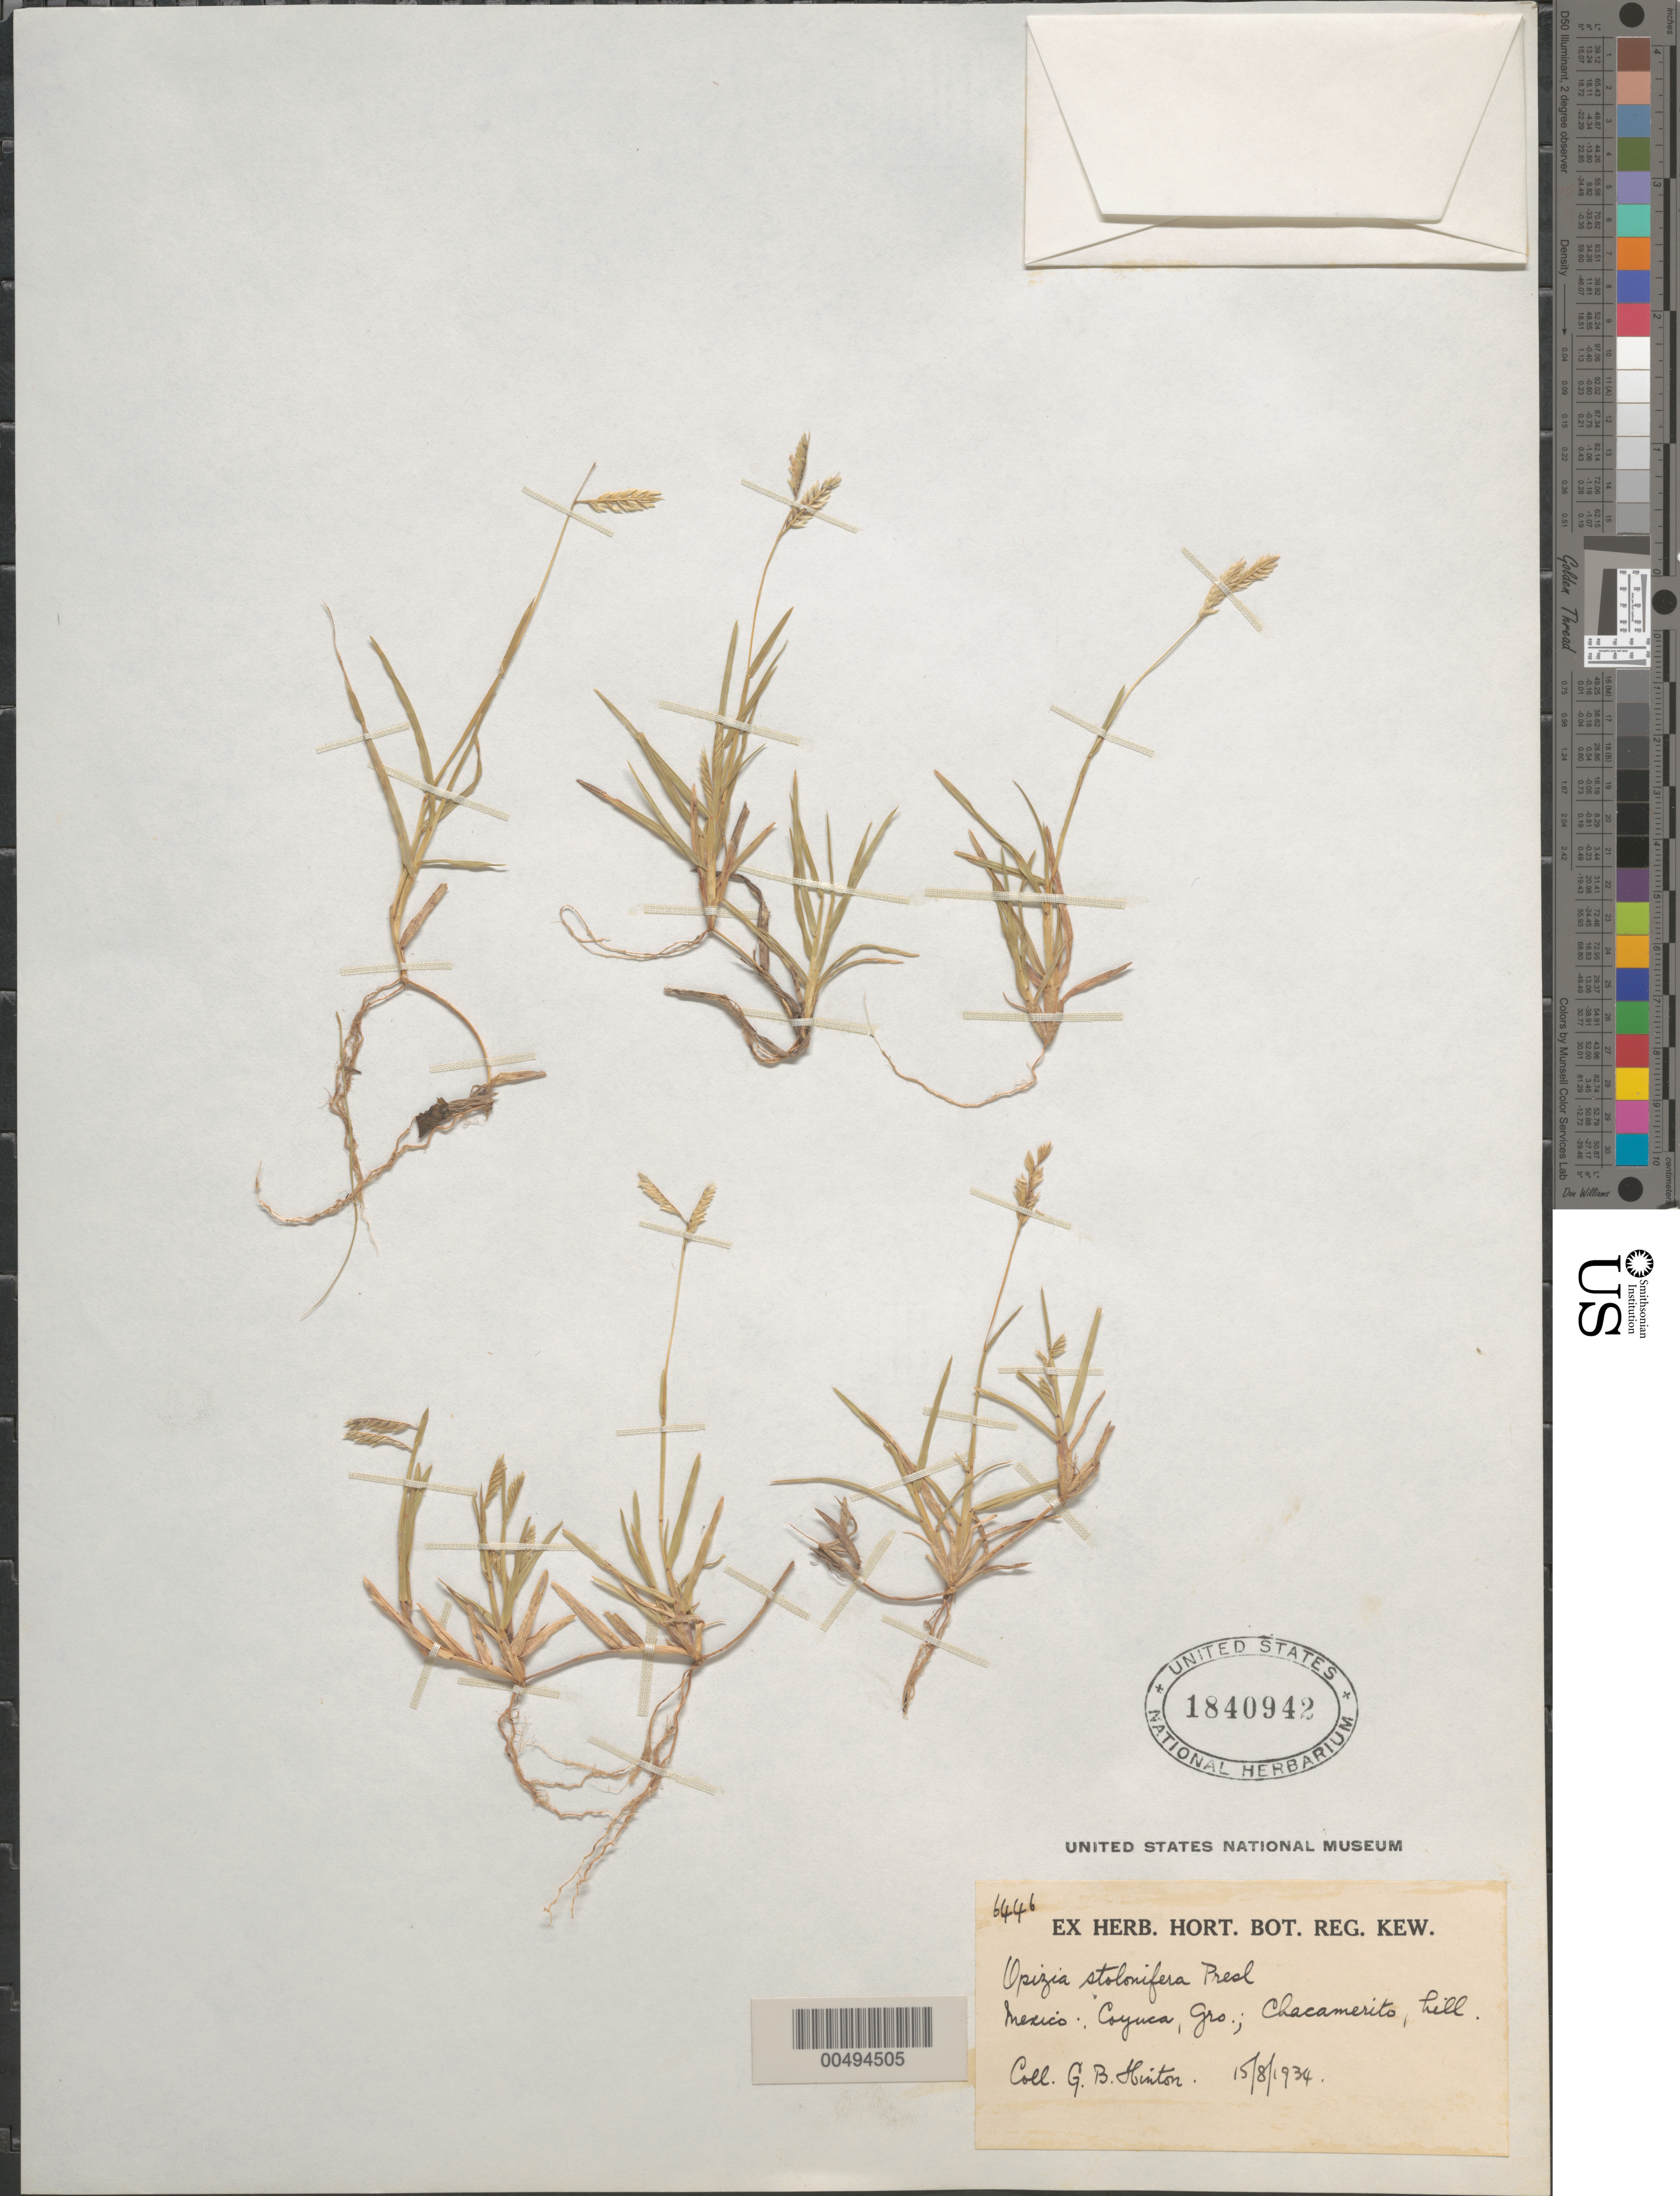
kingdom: Plantae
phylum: Tracheophyta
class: Liliopsida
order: Poales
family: Poaceae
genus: Opizia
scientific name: Opizia stolonifera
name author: J. Presl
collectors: G. B. Hinton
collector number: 6446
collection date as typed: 15 Aug 1934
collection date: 1934-08-15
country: Mexico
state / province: Guerrero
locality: Coyuca, Chacamerito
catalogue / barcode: US 1840942